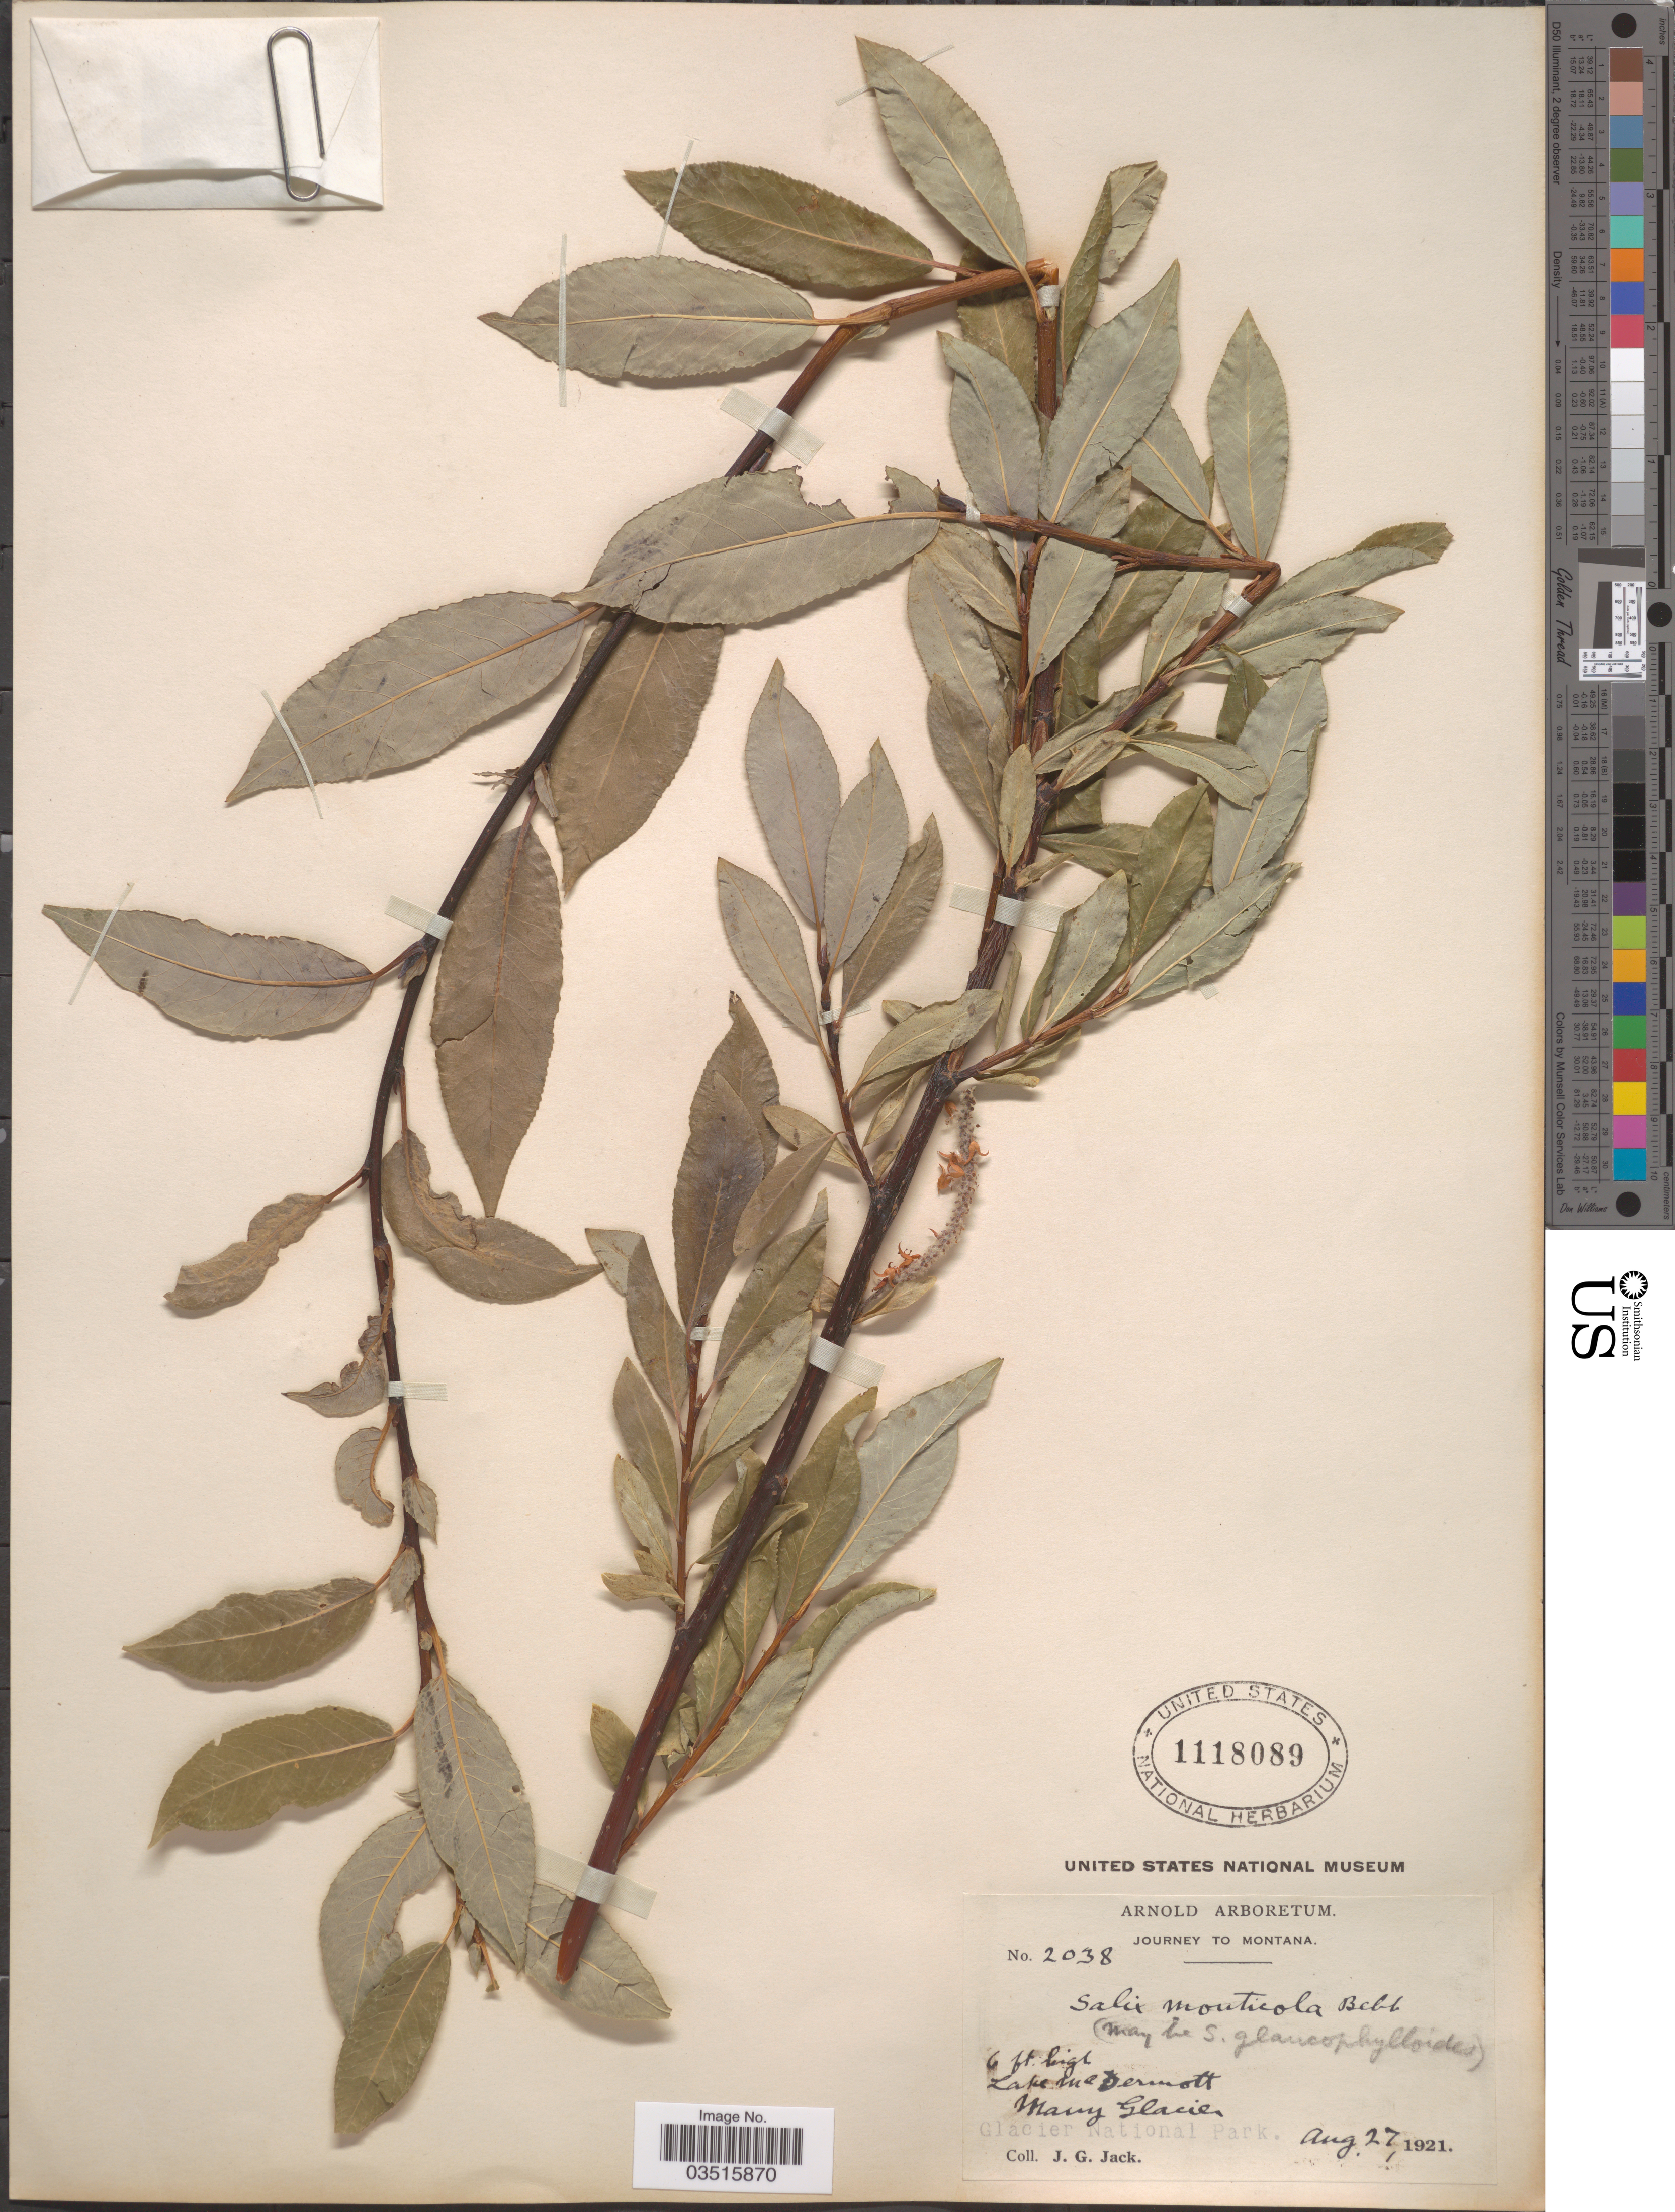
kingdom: Plantae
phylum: Tracheophyta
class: Magnoliopsida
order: Malpighiales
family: Salicaceae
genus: Salix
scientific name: Salix monticola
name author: Bebb.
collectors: J. G. Jack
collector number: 2038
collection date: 1921-08-27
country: United States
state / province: Montana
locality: Lake McDermott. Many Glacier. Glacier National Park.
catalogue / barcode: US 1118089